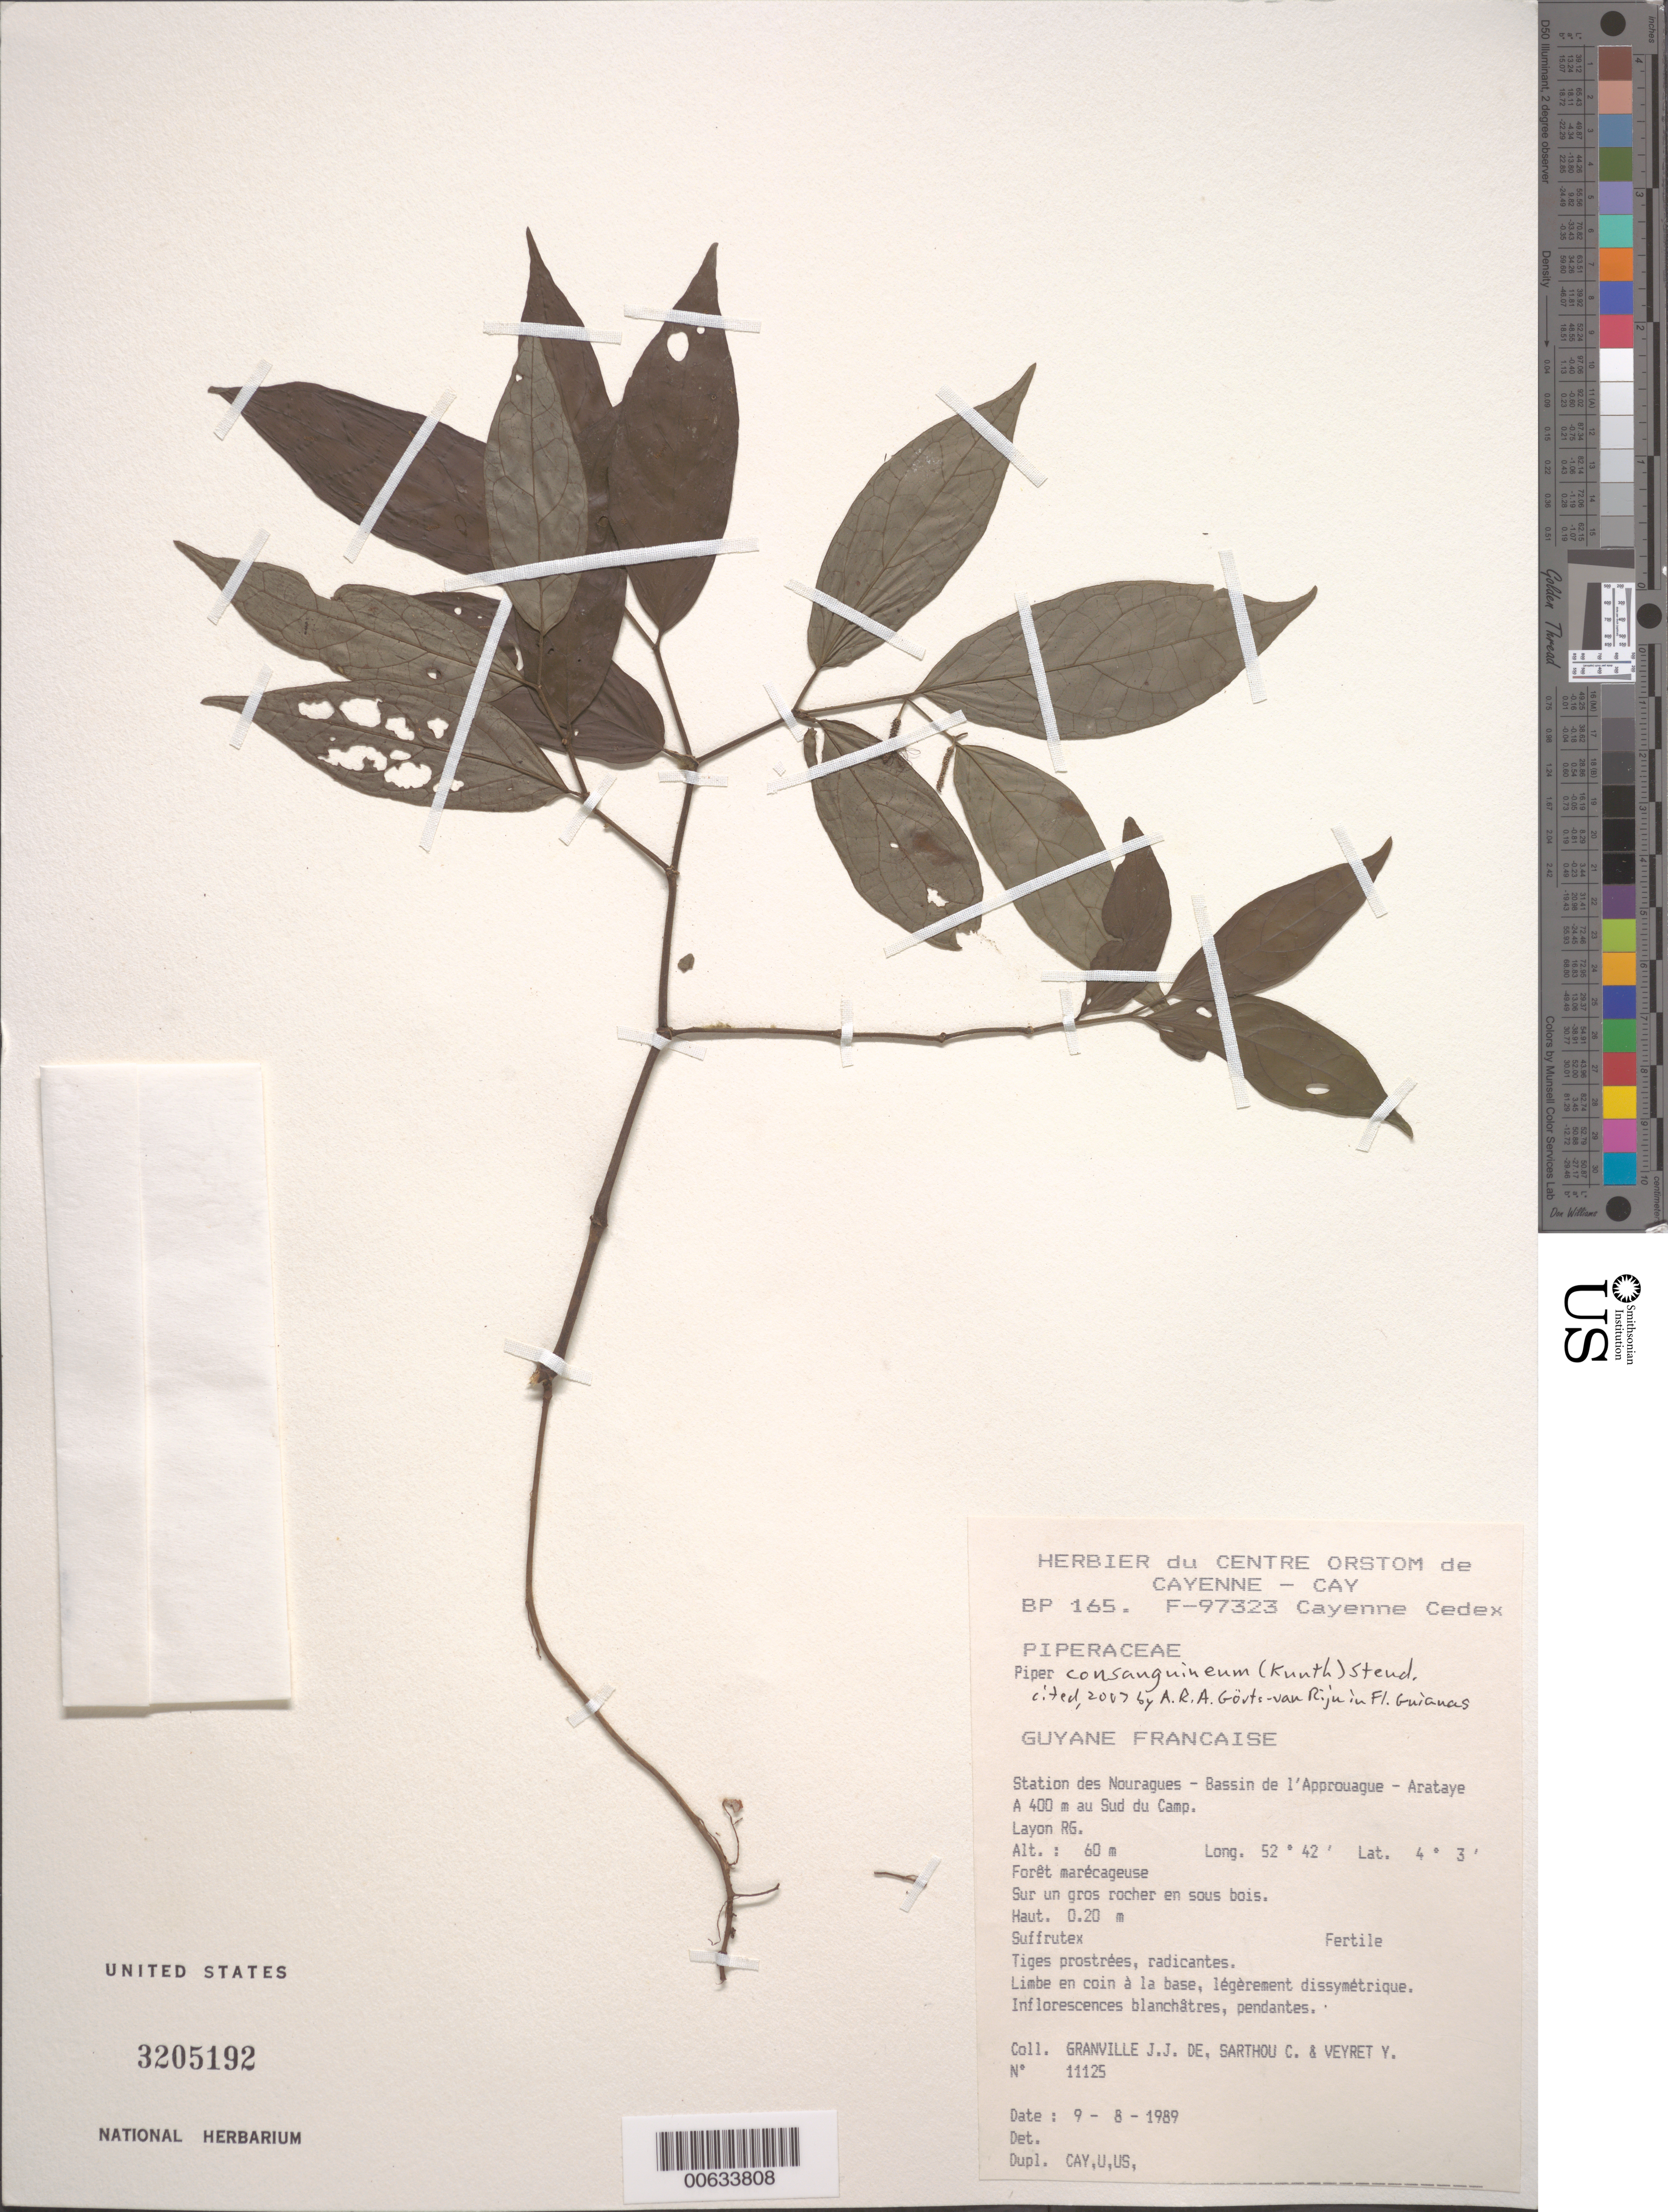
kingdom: Plantae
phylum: Tracheophyta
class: Magnoliopsida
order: Piperales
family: Piperaceae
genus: Piper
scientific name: Piper sp.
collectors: J.-J. de Granville, C. Sarthou & Y. Veyret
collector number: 11125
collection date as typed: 9-Aug-89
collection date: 1989-08-09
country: French Guiana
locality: Station des Nouragues, Bassin de l'Approuague, Arataye. A 400 m Sud du Camp. Layon RG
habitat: Forêt marécageuse. Sur un gros rocher en sous bois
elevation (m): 60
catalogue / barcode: US 3205192